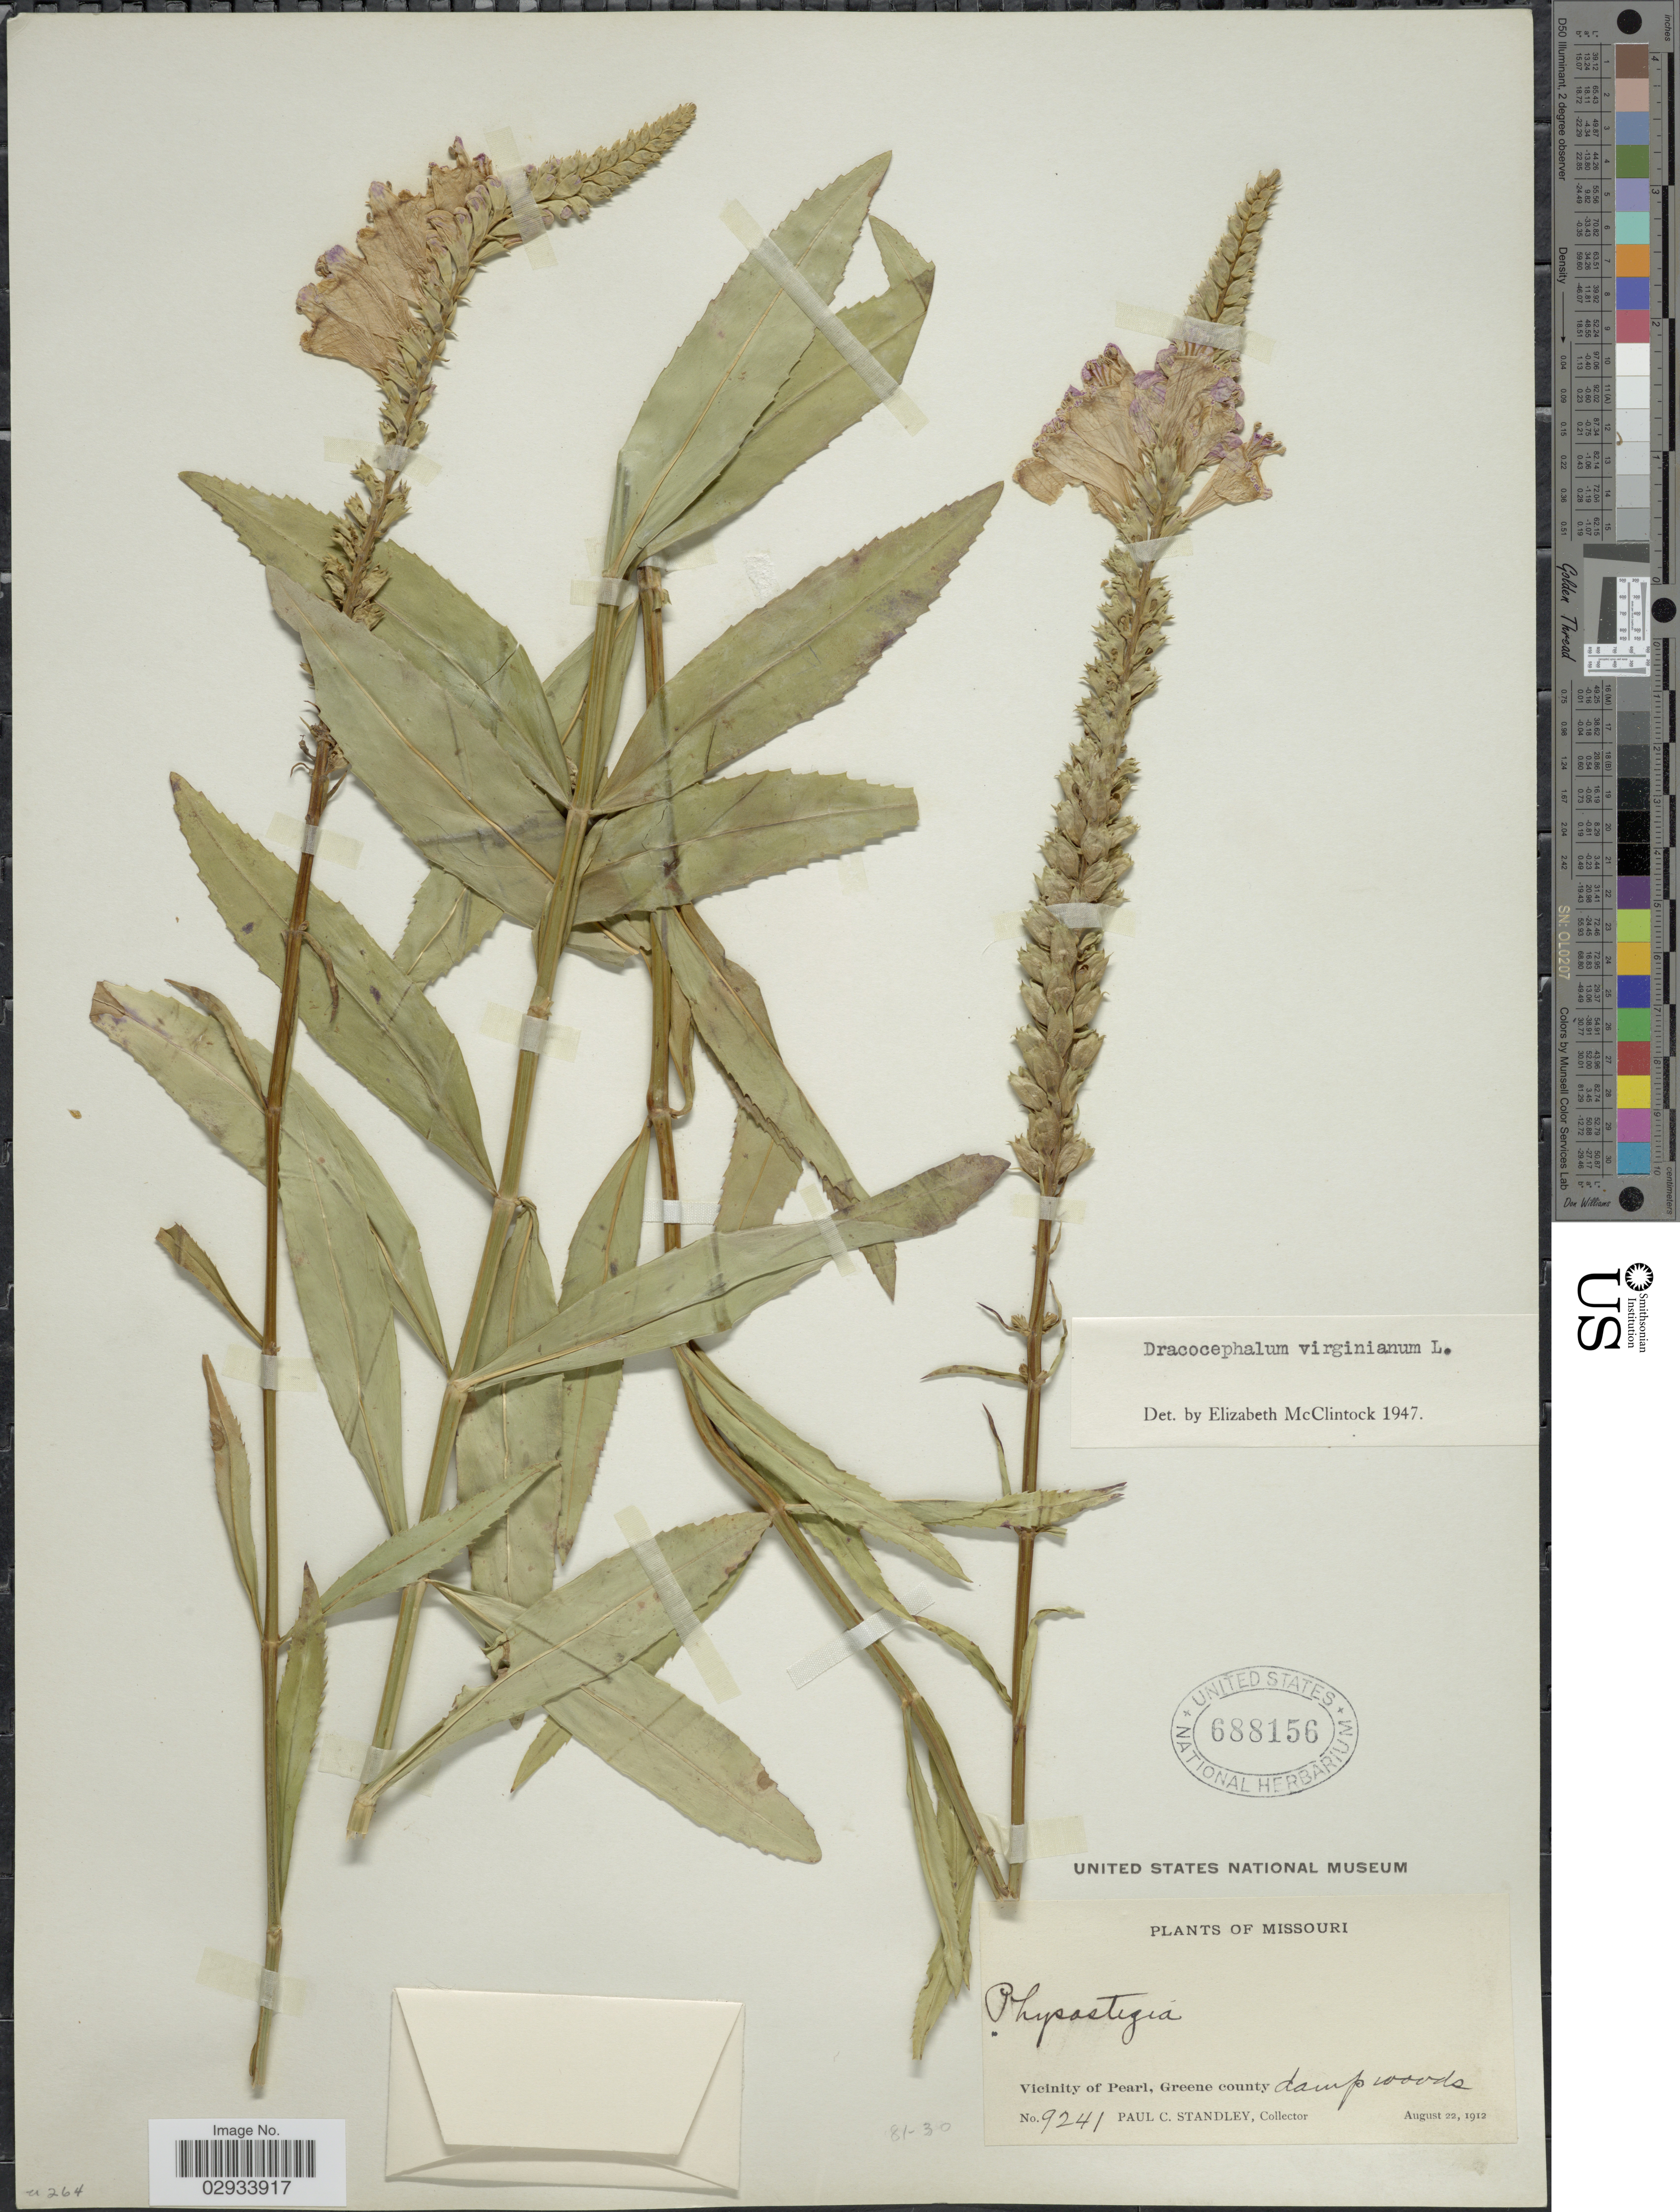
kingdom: Plantae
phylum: Tracheophyta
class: Magnoliopsida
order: Lamiales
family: Lamiaceae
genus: Physostegia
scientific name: Physostegia virginiana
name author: (L.) Benth.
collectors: P. C. Standley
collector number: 9241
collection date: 1912-08-22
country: United States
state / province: Missouri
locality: Vicinity of Pearl, Greene County.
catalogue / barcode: US 688156